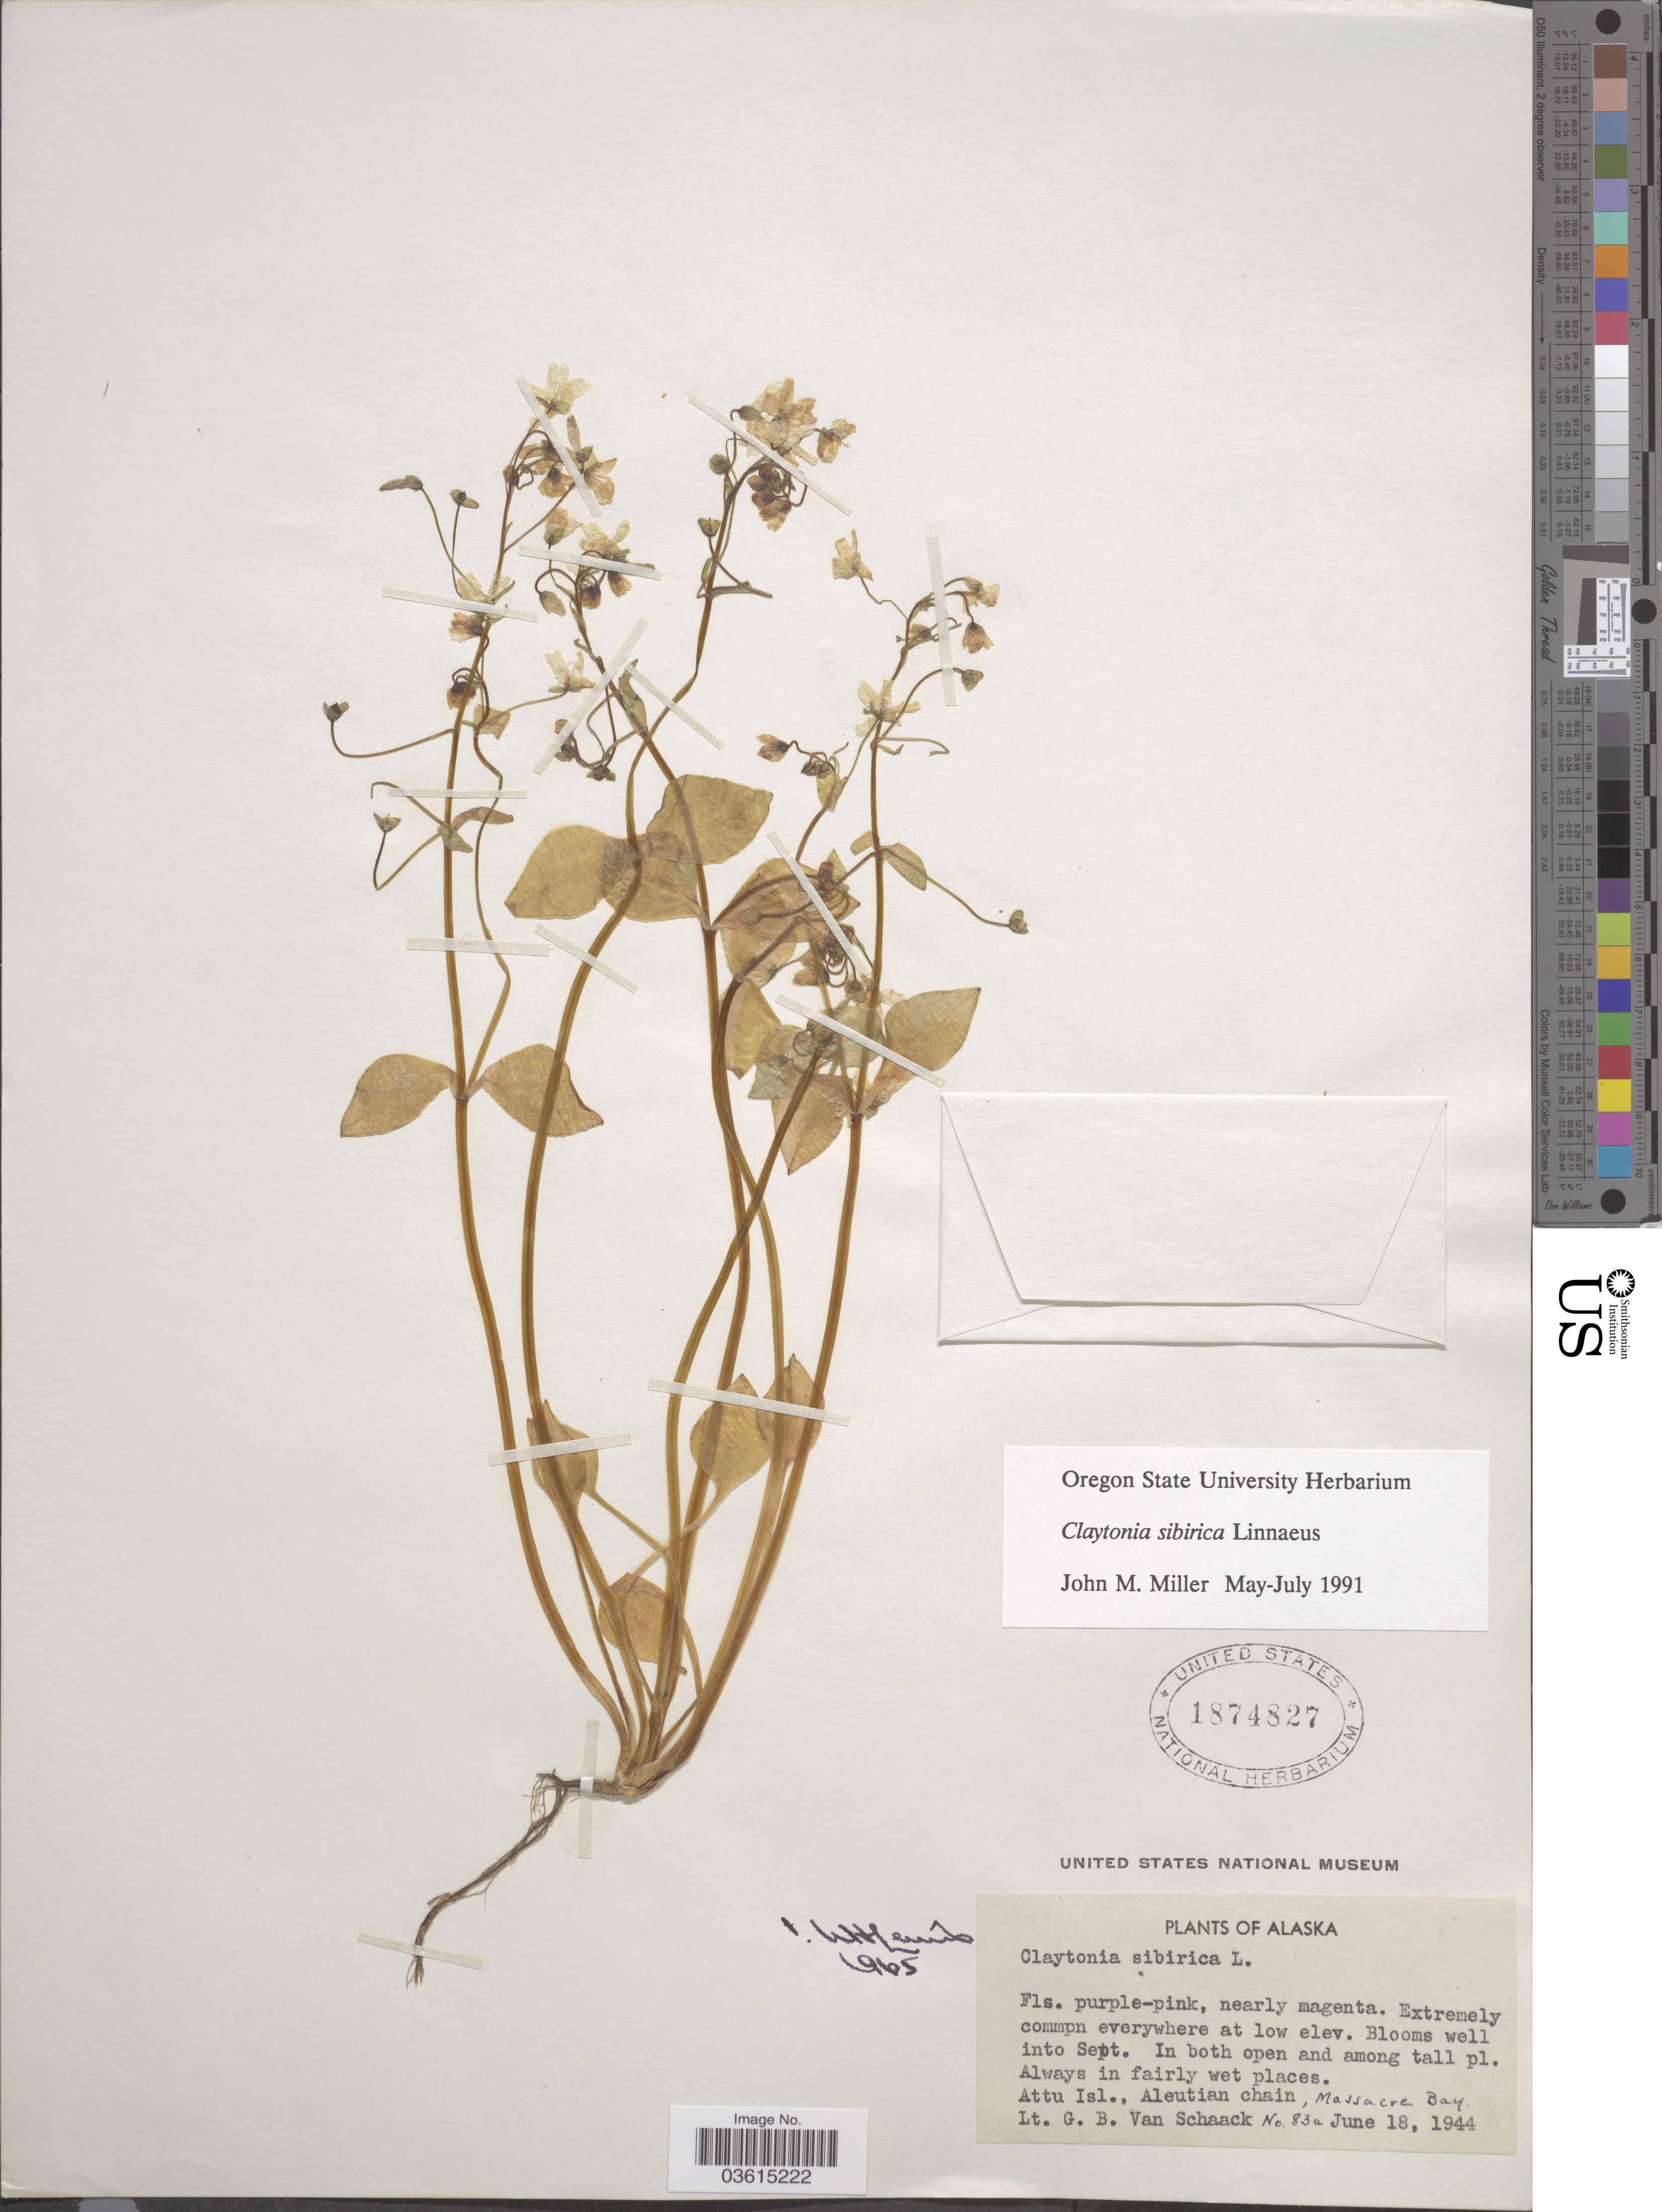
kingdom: Plantae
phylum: Tracheophyta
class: Magnoliopsida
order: Caryophyllales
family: Montiaceae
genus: Claytonia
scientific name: Claytonia sibirica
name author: L.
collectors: G. Van Schaack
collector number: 83a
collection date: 1944-06-18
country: United States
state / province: Alaska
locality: Attu Isl., Aleutian chain, Massacre Bay.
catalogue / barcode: US 1874827